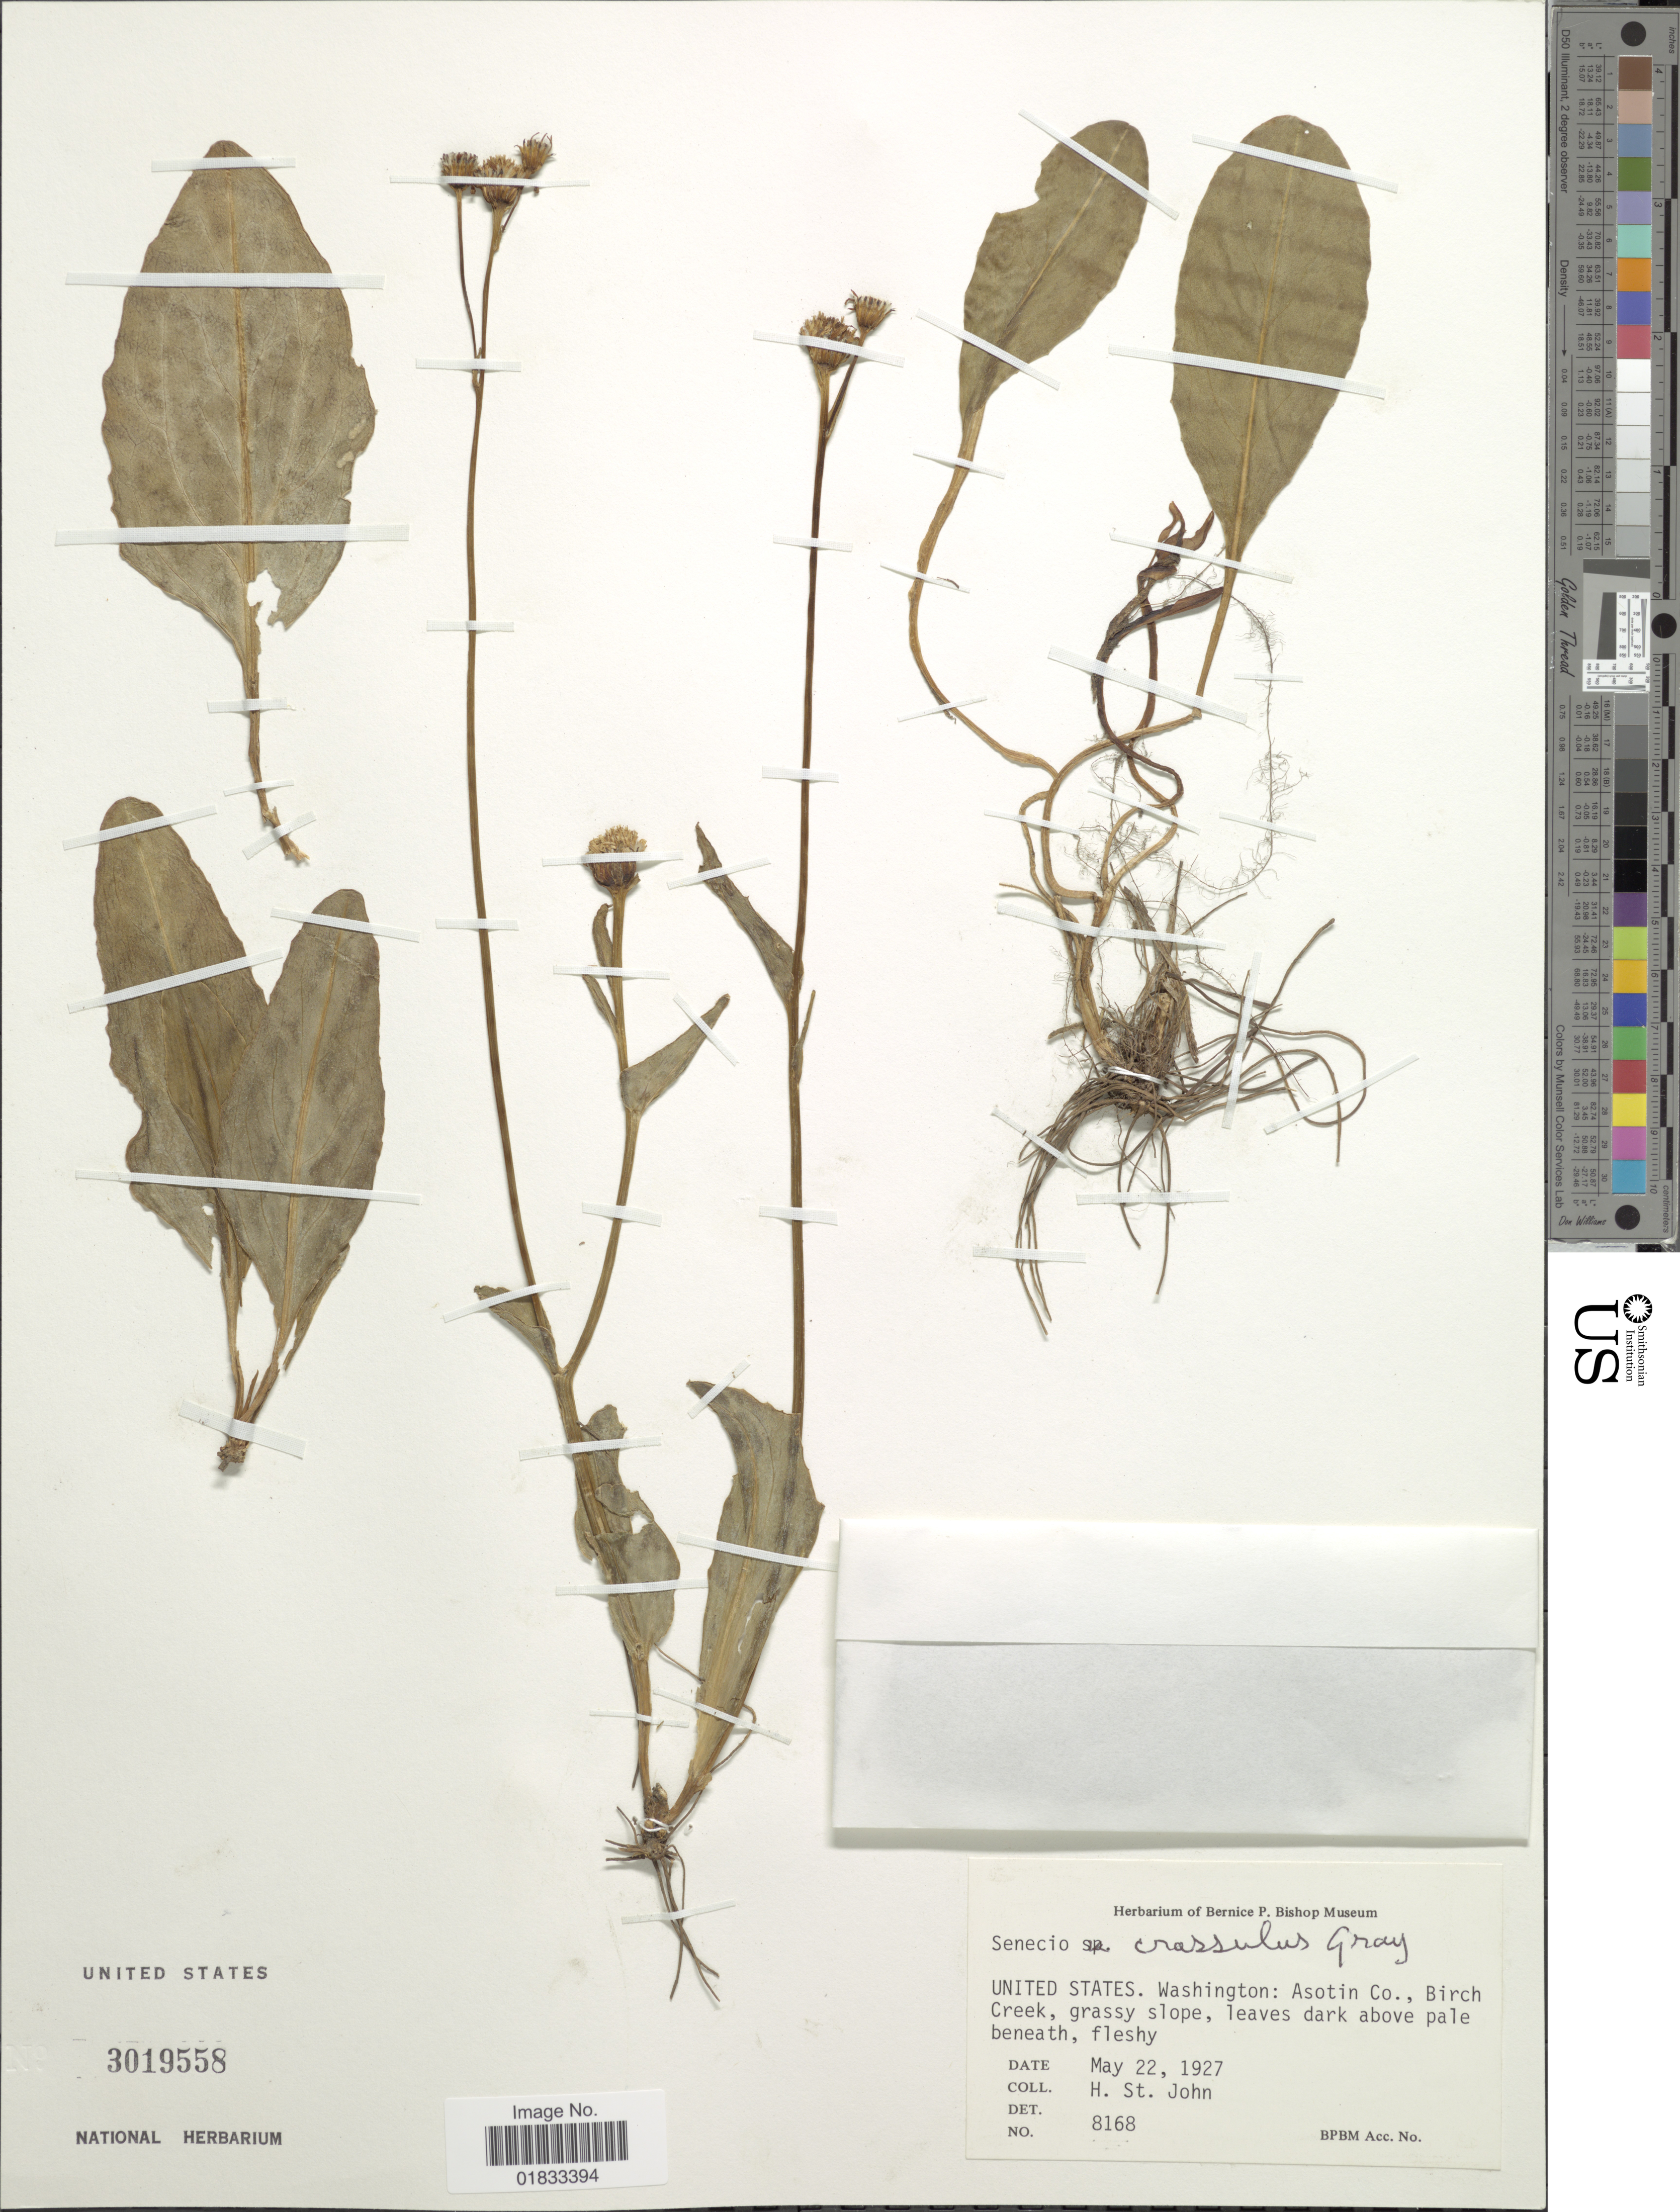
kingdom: Plantae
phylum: Tracheophyta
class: Magnoliopsida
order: Asterales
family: Asteraceae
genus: Senecio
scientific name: Senecio crassulus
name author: A. Gray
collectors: H. St. John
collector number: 8168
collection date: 1927-05-22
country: United States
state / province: Washington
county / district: Asotin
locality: Asotin Co.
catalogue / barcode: US 3019558